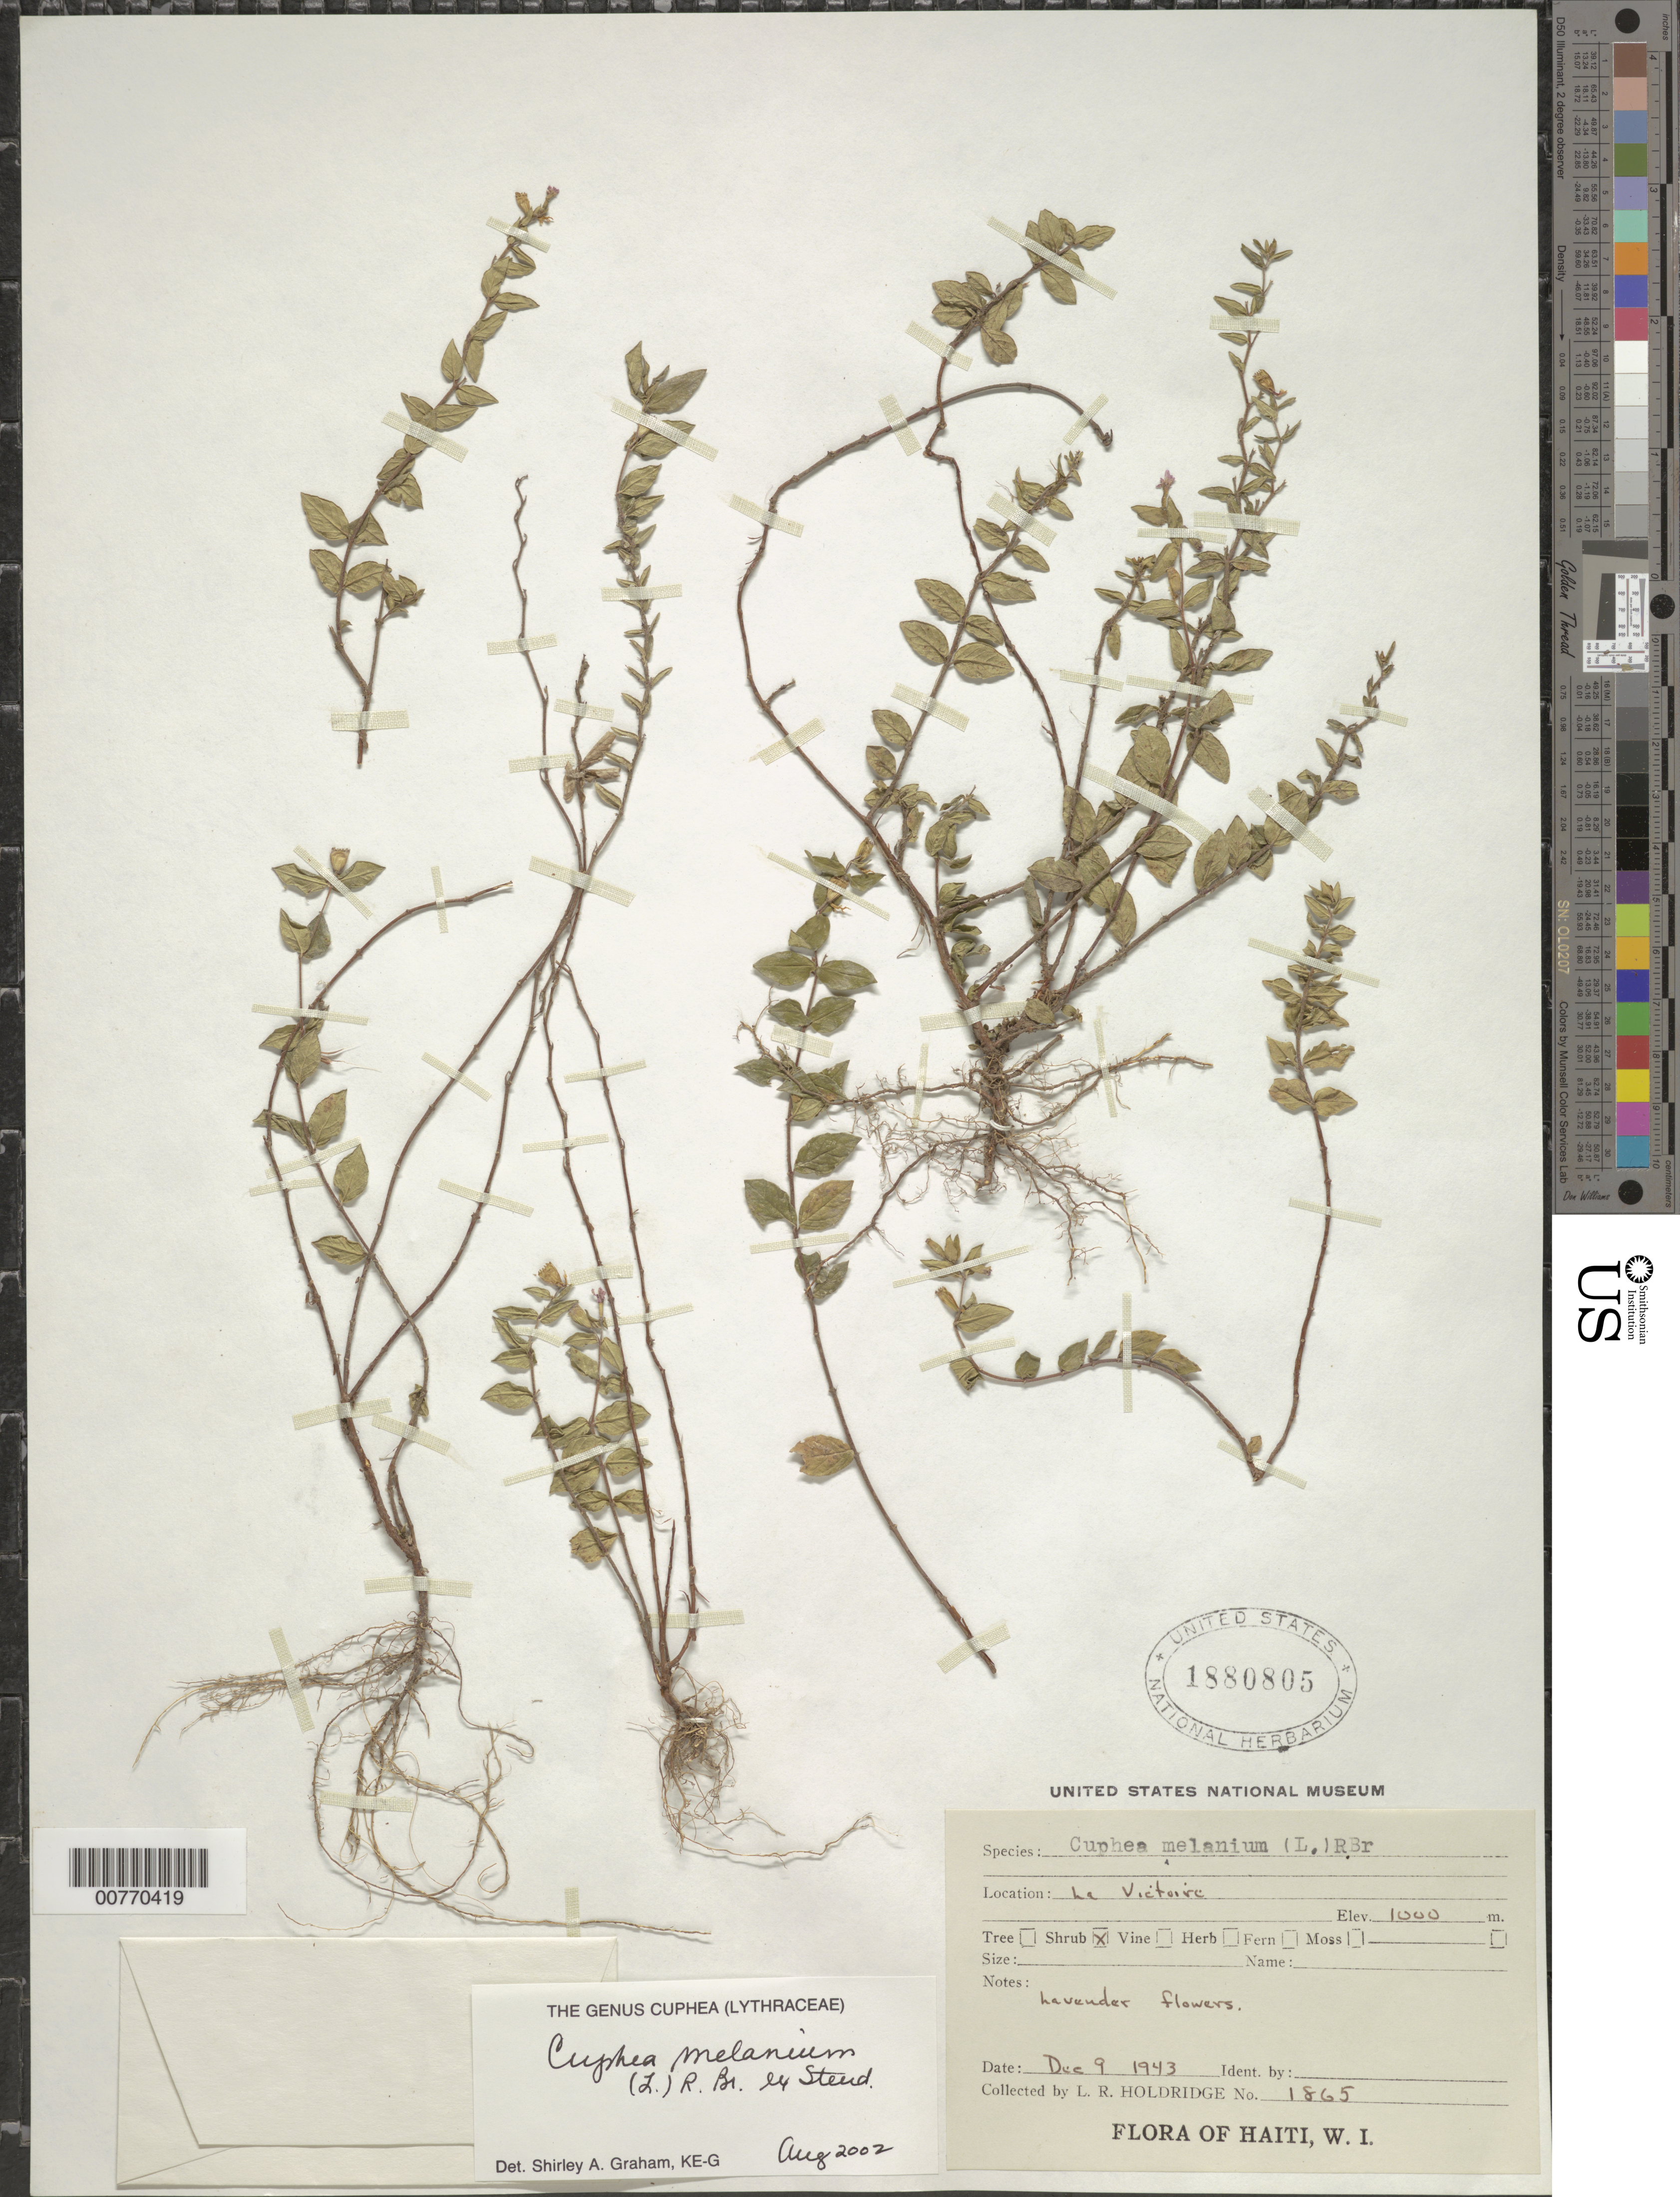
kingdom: Plantae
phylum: Tracheophyta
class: Magnoliopsida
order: Myrtales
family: Lythraceae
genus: Cuphea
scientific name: Cuphea melanium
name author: (L.) Cramer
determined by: Graham, Shirley Ann Tousch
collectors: L. Holdridge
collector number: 1865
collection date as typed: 09 Dec 1943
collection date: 1943-12-09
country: Haiti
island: Hispaniola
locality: La Victoire.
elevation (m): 1000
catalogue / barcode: US 1880805